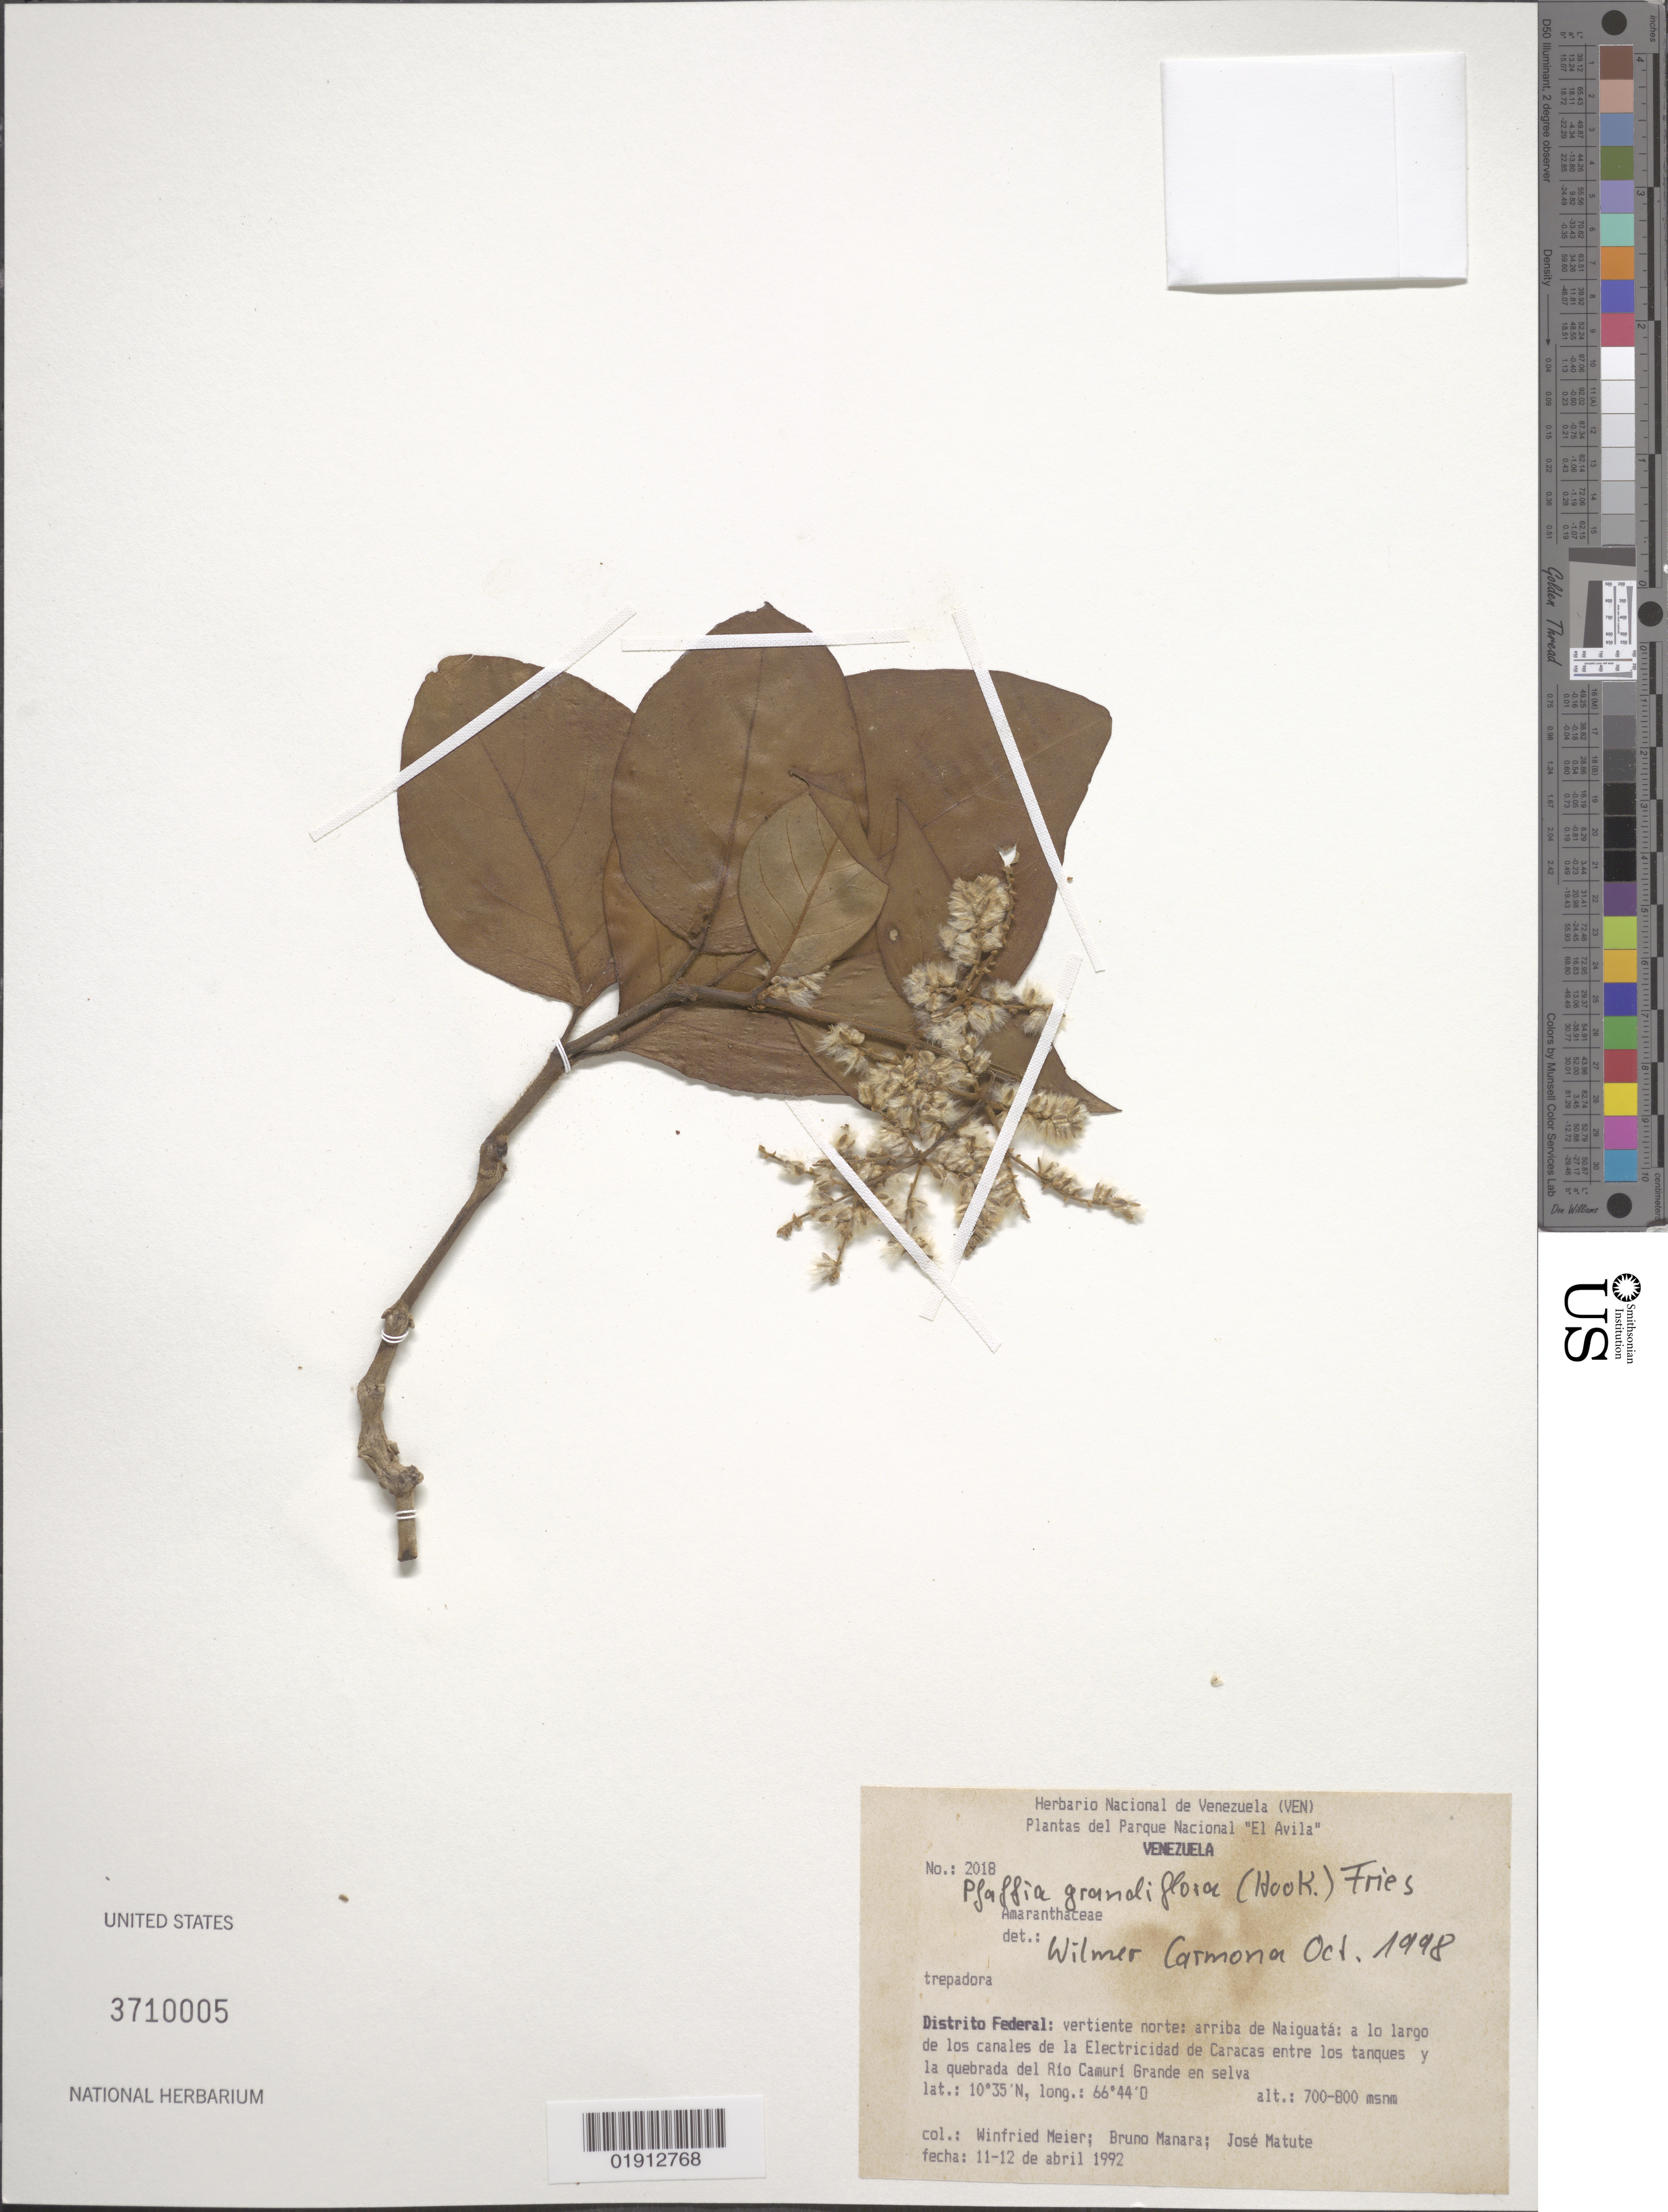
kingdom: Plantae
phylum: Tracheophyta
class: Magnoliopsida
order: Caryophyllales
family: Amaranthaceae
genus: Pfaffia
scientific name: Pfaffia grandiflora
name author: (Hook.) R.E. Fr.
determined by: Carmona, W.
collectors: W. Meijer, B. Manara & J. Matute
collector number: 2018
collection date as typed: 11 Apr 1992 to 12 Apr 1992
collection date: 1992-04-11/1992-04-12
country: Venezuela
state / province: Distrito Federal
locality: Vertiente norte, arriba de Naiguatá; a lo largo de los canales de la Electricidad de Caracas entre los tanques y la quebrada del Rio Camuri Grande en selva.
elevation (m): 700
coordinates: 10 35 N, 66 44 W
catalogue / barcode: US 3710005